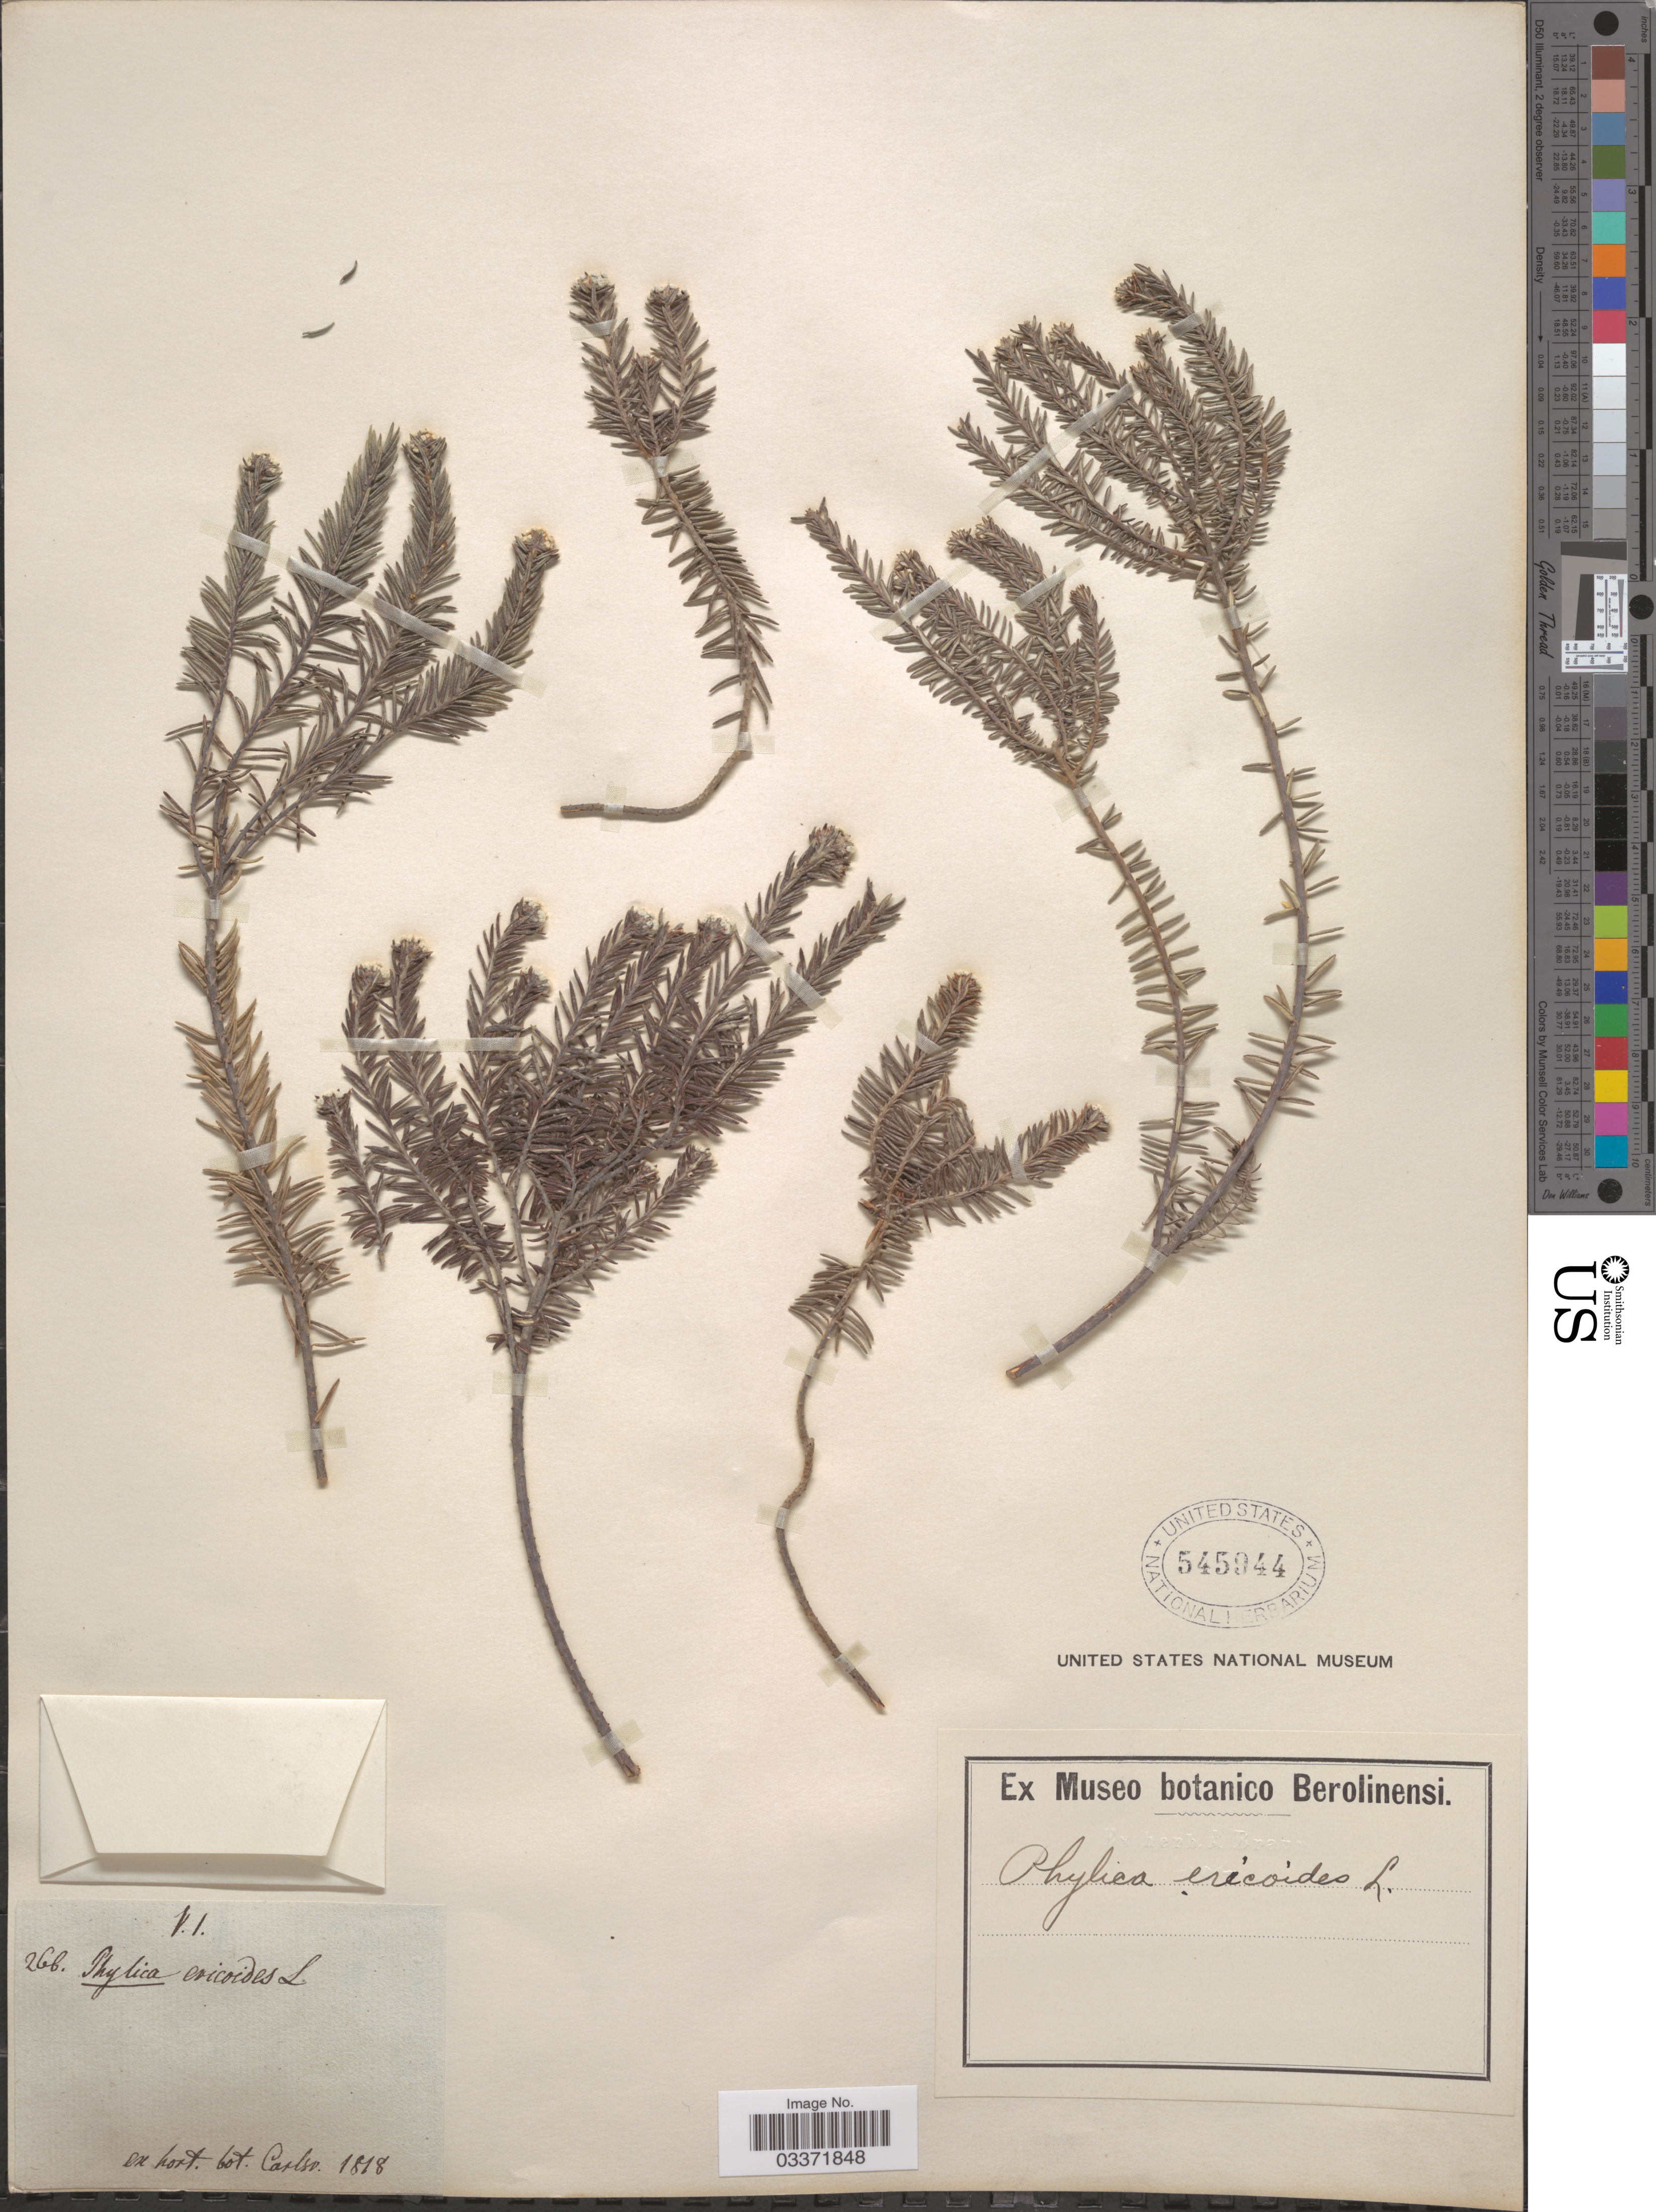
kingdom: Plantae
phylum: Tracheophyta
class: Magnoliopsida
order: Rosales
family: Rhamnaceae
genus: Phylica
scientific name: Phylica ericoides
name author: L.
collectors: Ex hort. bot. Carlso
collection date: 1818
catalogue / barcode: US 545944